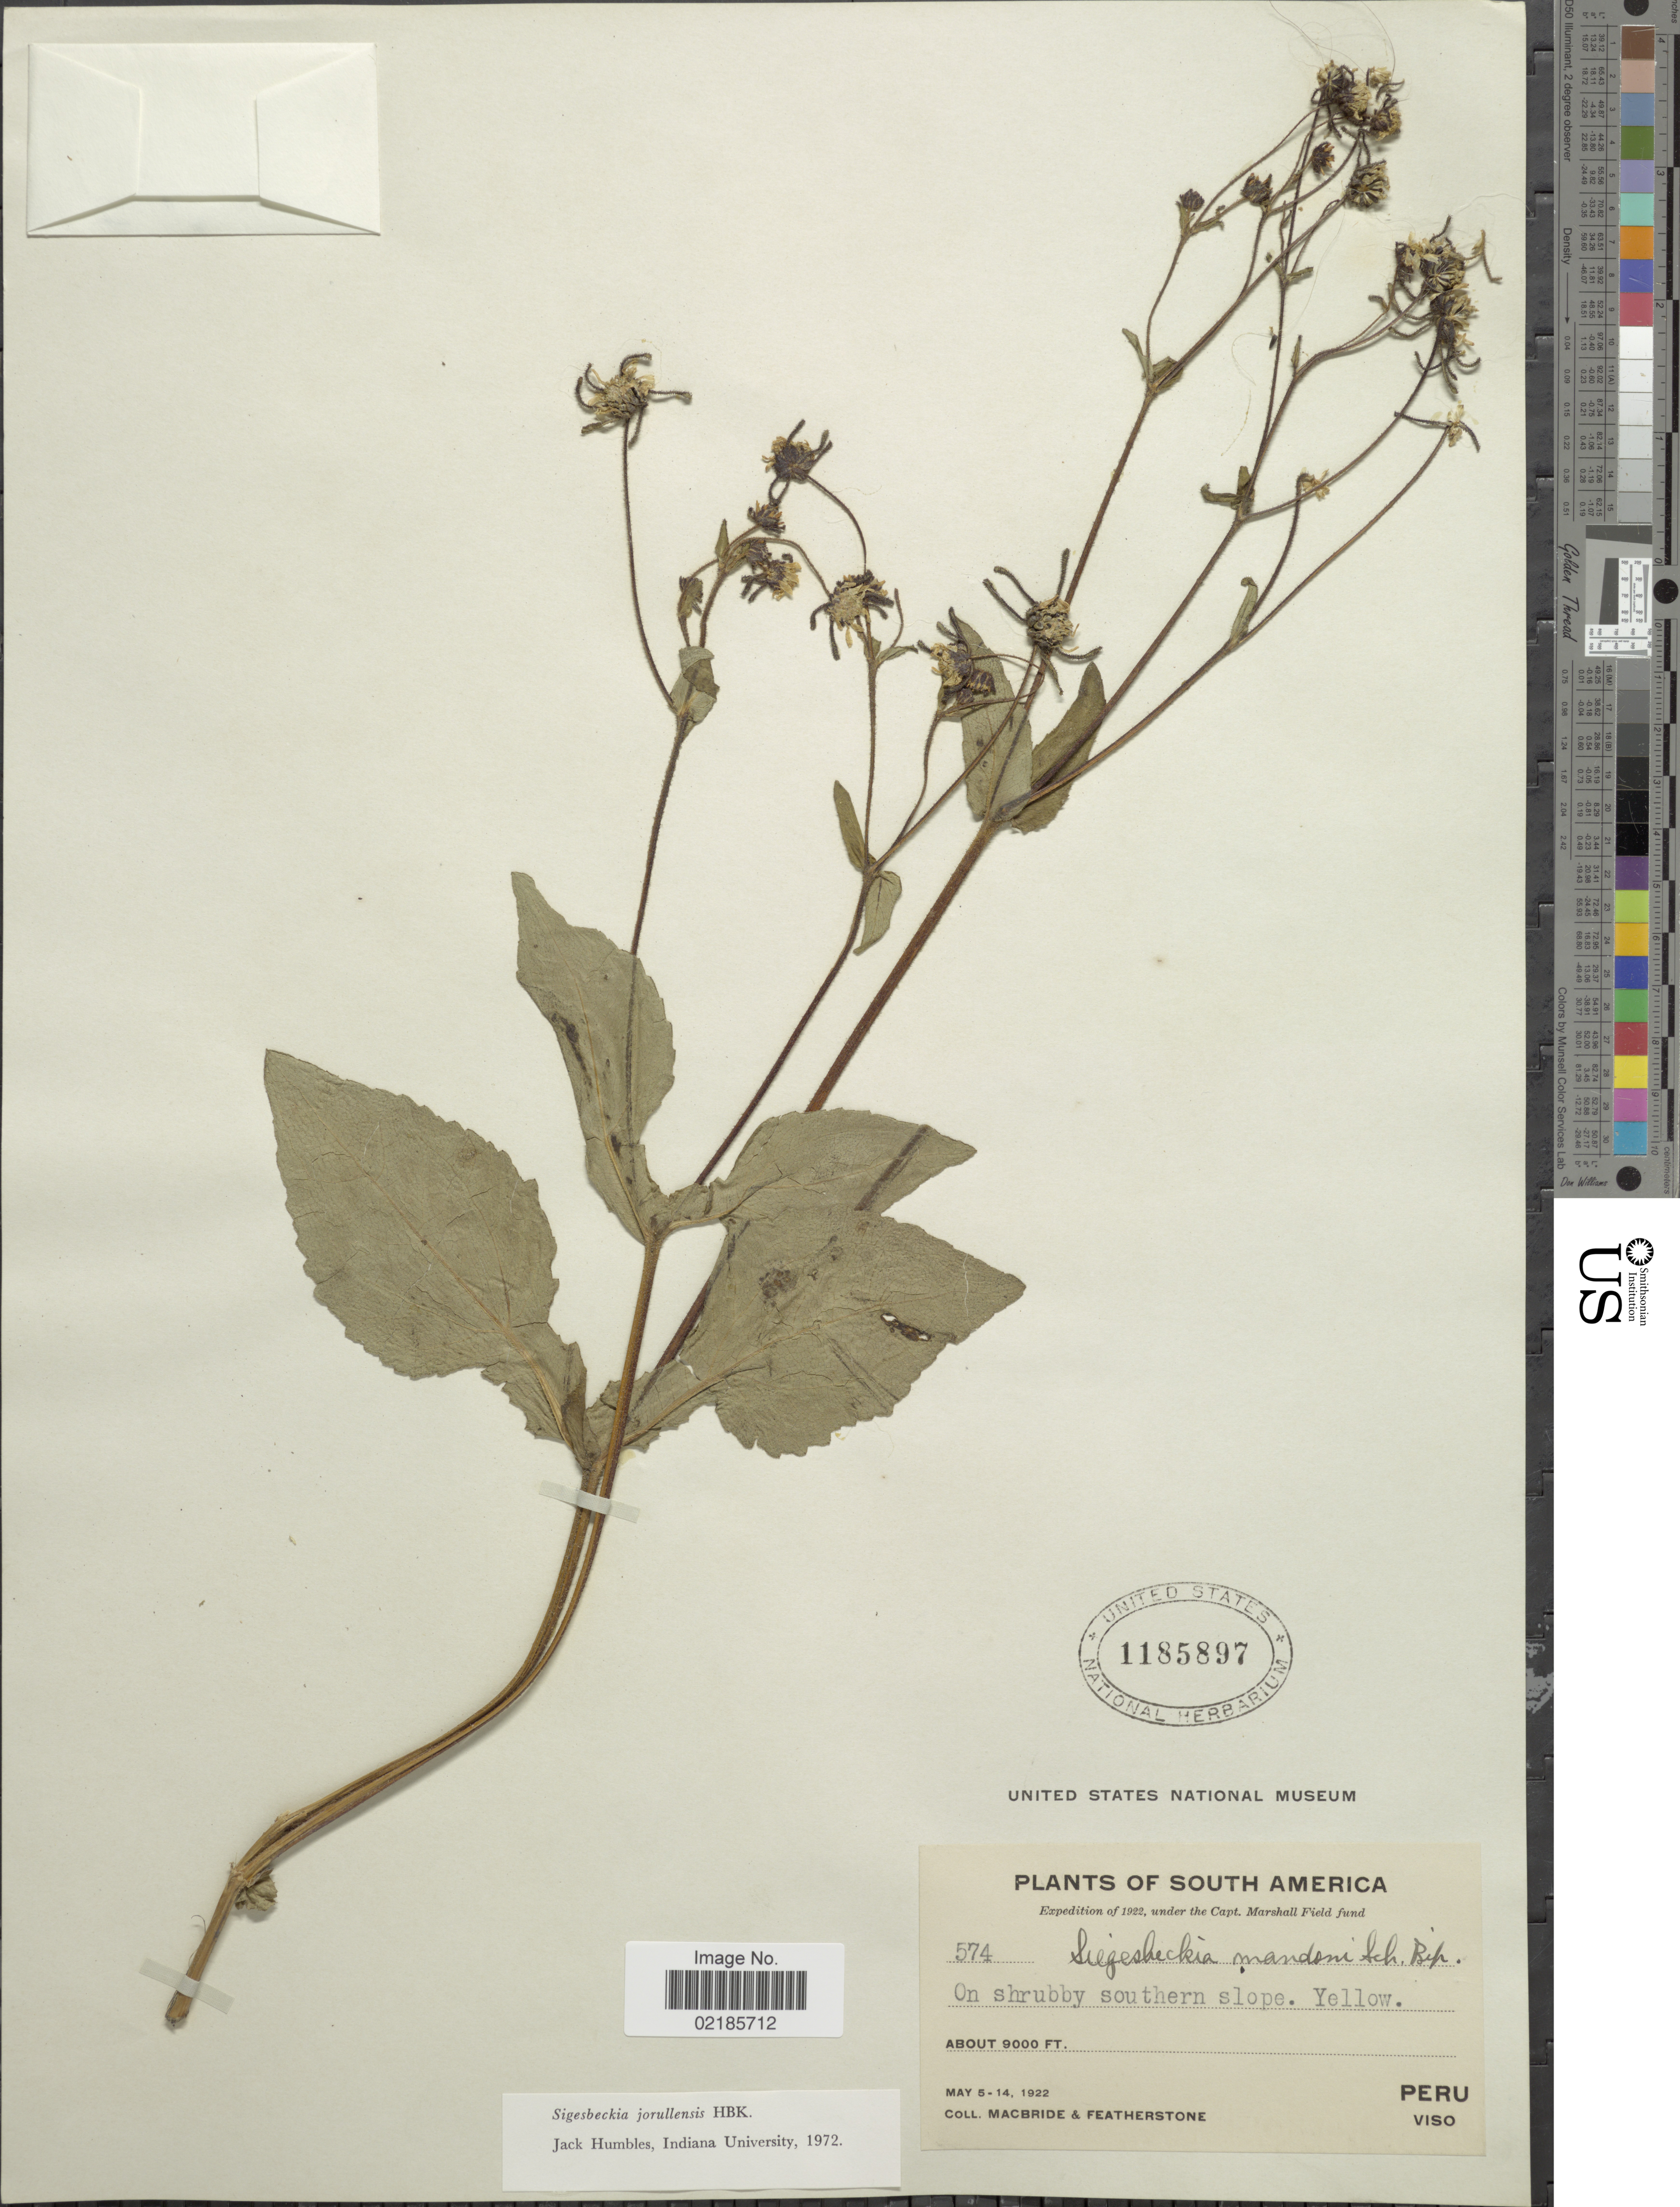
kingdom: Plantae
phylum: Tracheophyta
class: Magnoliopsida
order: Asterales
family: Asteraceae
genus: Sigesbeckia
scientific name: Sigesbeckia jorullensis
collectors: J. F. Macbride & -. Featherstone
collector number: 574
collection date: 1922-05-05/1922-05-14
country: Peru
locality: South America, on shrubby southern slope, Viso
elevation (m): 2743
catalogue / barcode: US 1185897